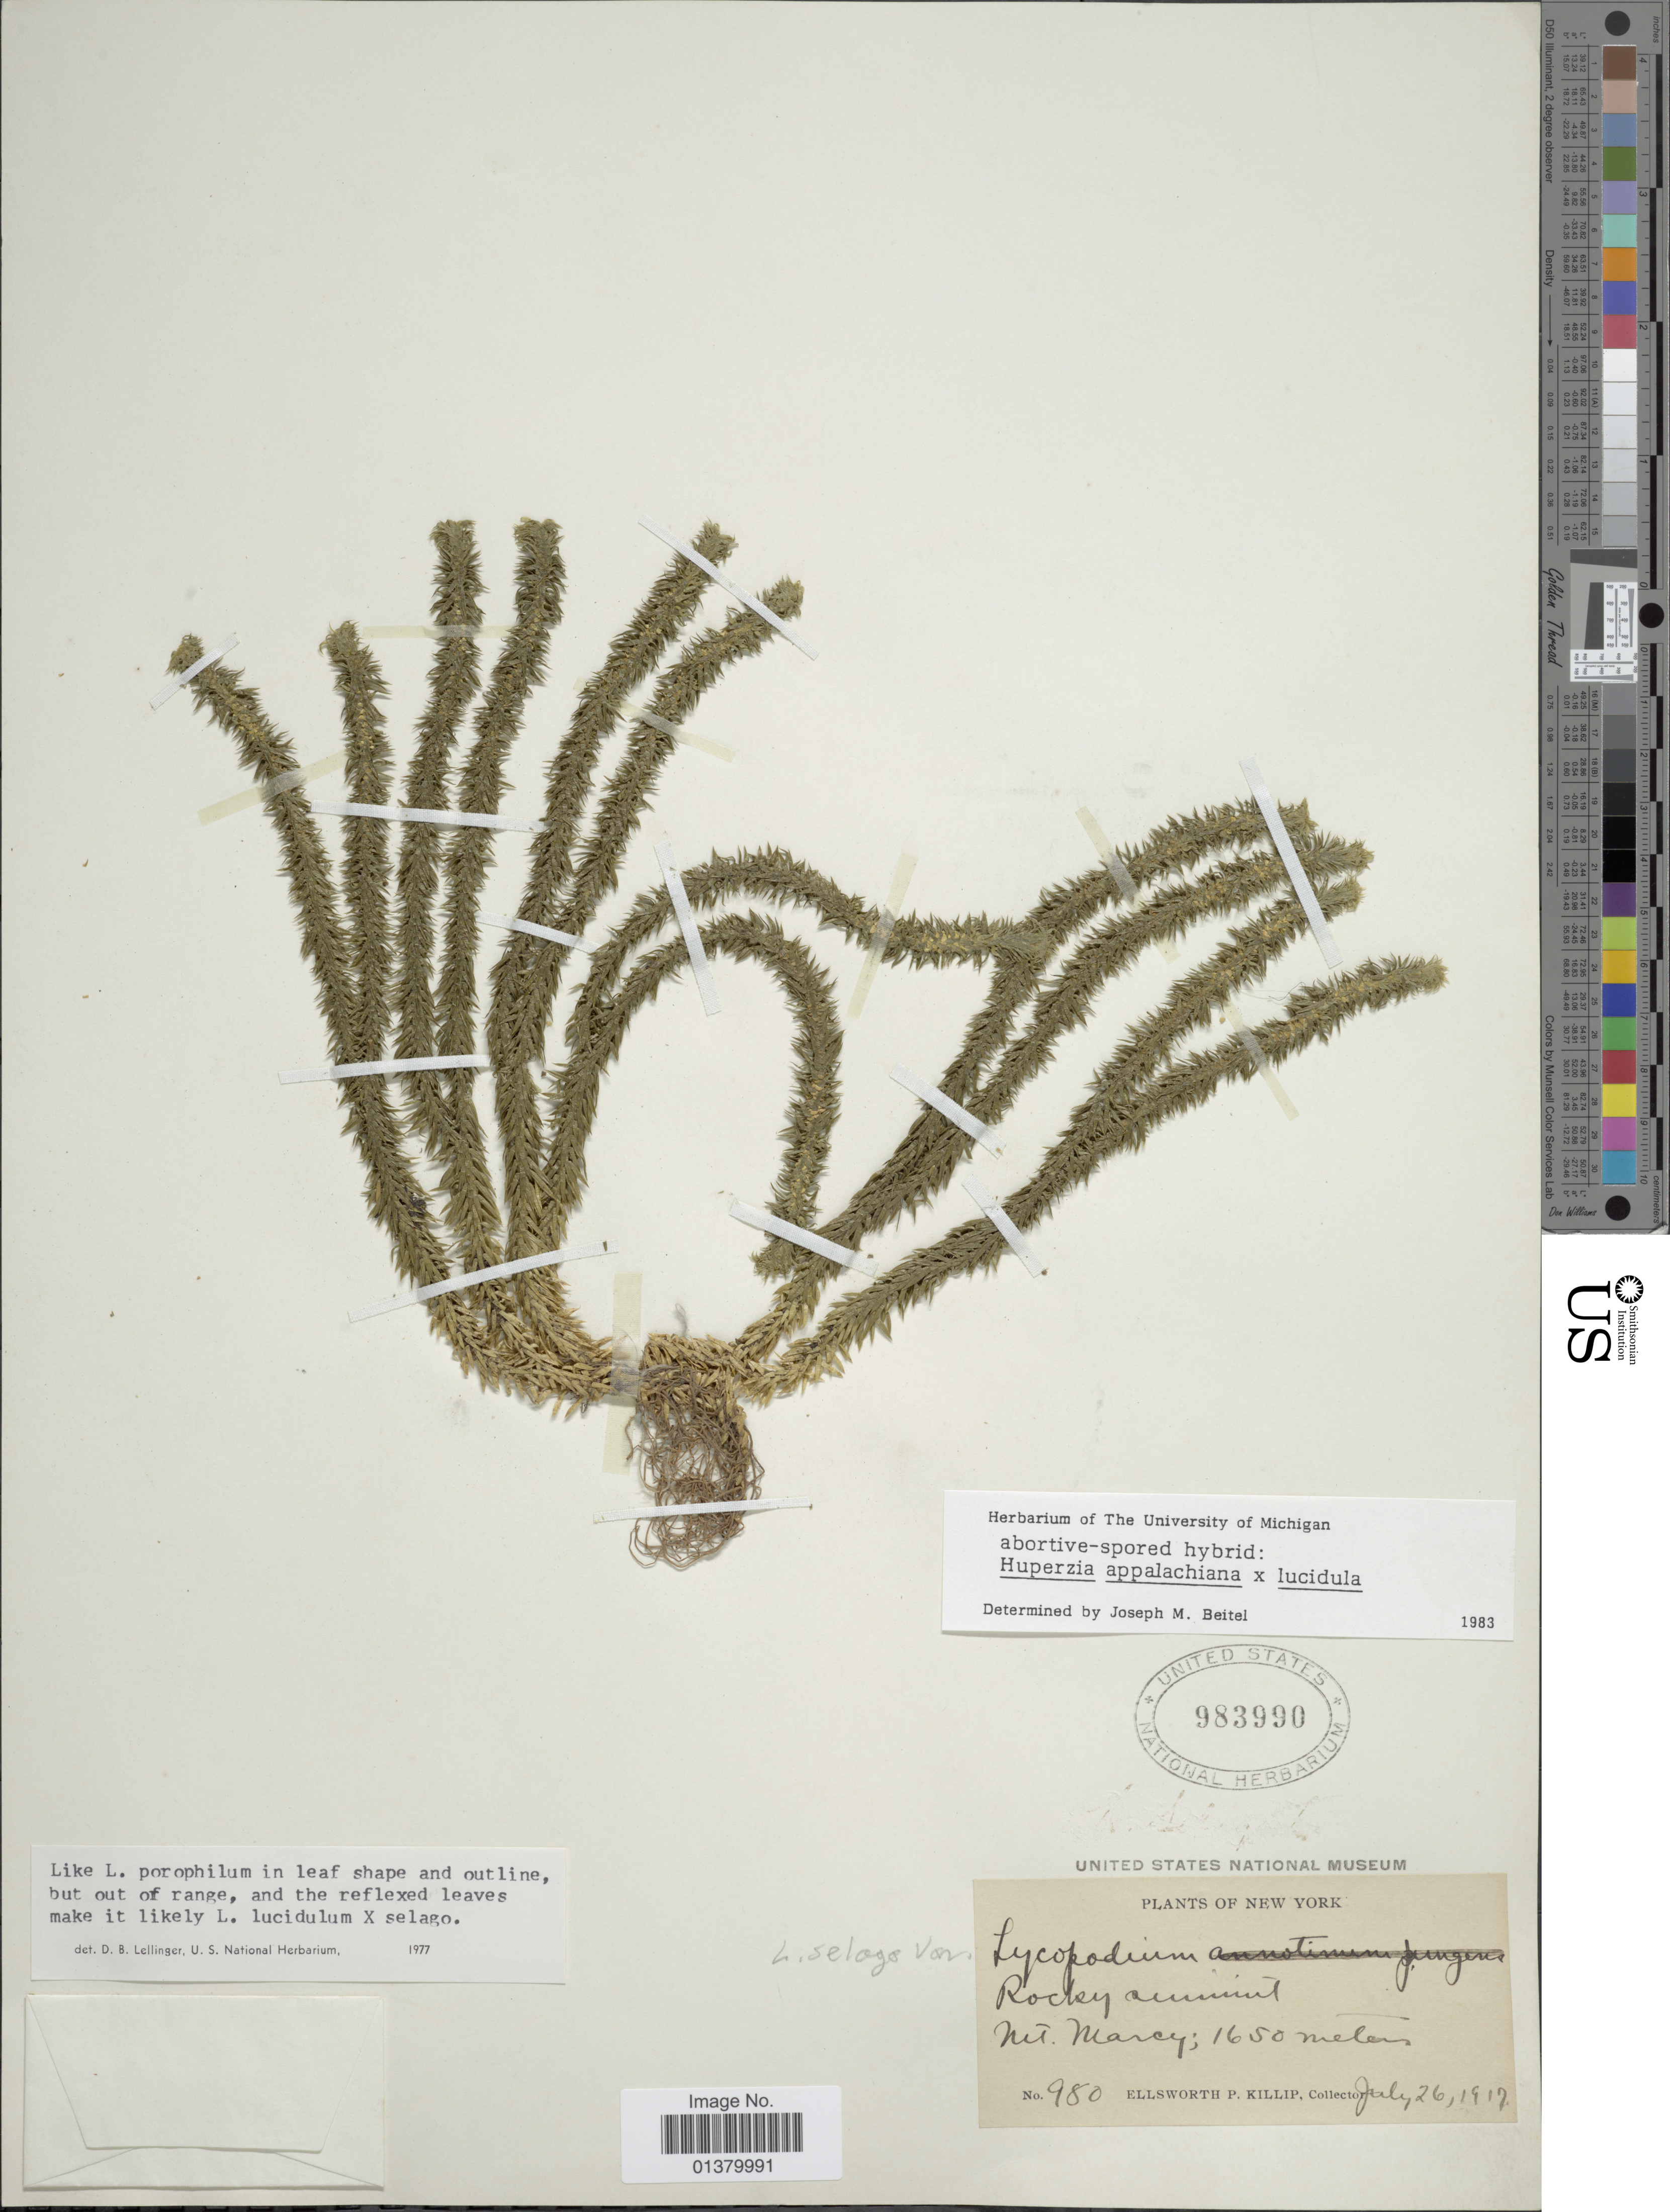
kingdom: Plantae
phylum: Tracheophyta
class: Lycopodiopsida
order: Lycopodiales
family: Lycopodiaceae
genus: Huperzia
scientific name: Huperzia appalachiana x H. lucidula (Michx.) Trevis.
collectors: E. P. Killip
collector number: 980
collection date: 1917-07-26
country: United States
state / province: New York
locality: Rocky summit Mt Marcy.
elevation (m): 1650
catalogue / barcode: US 983990